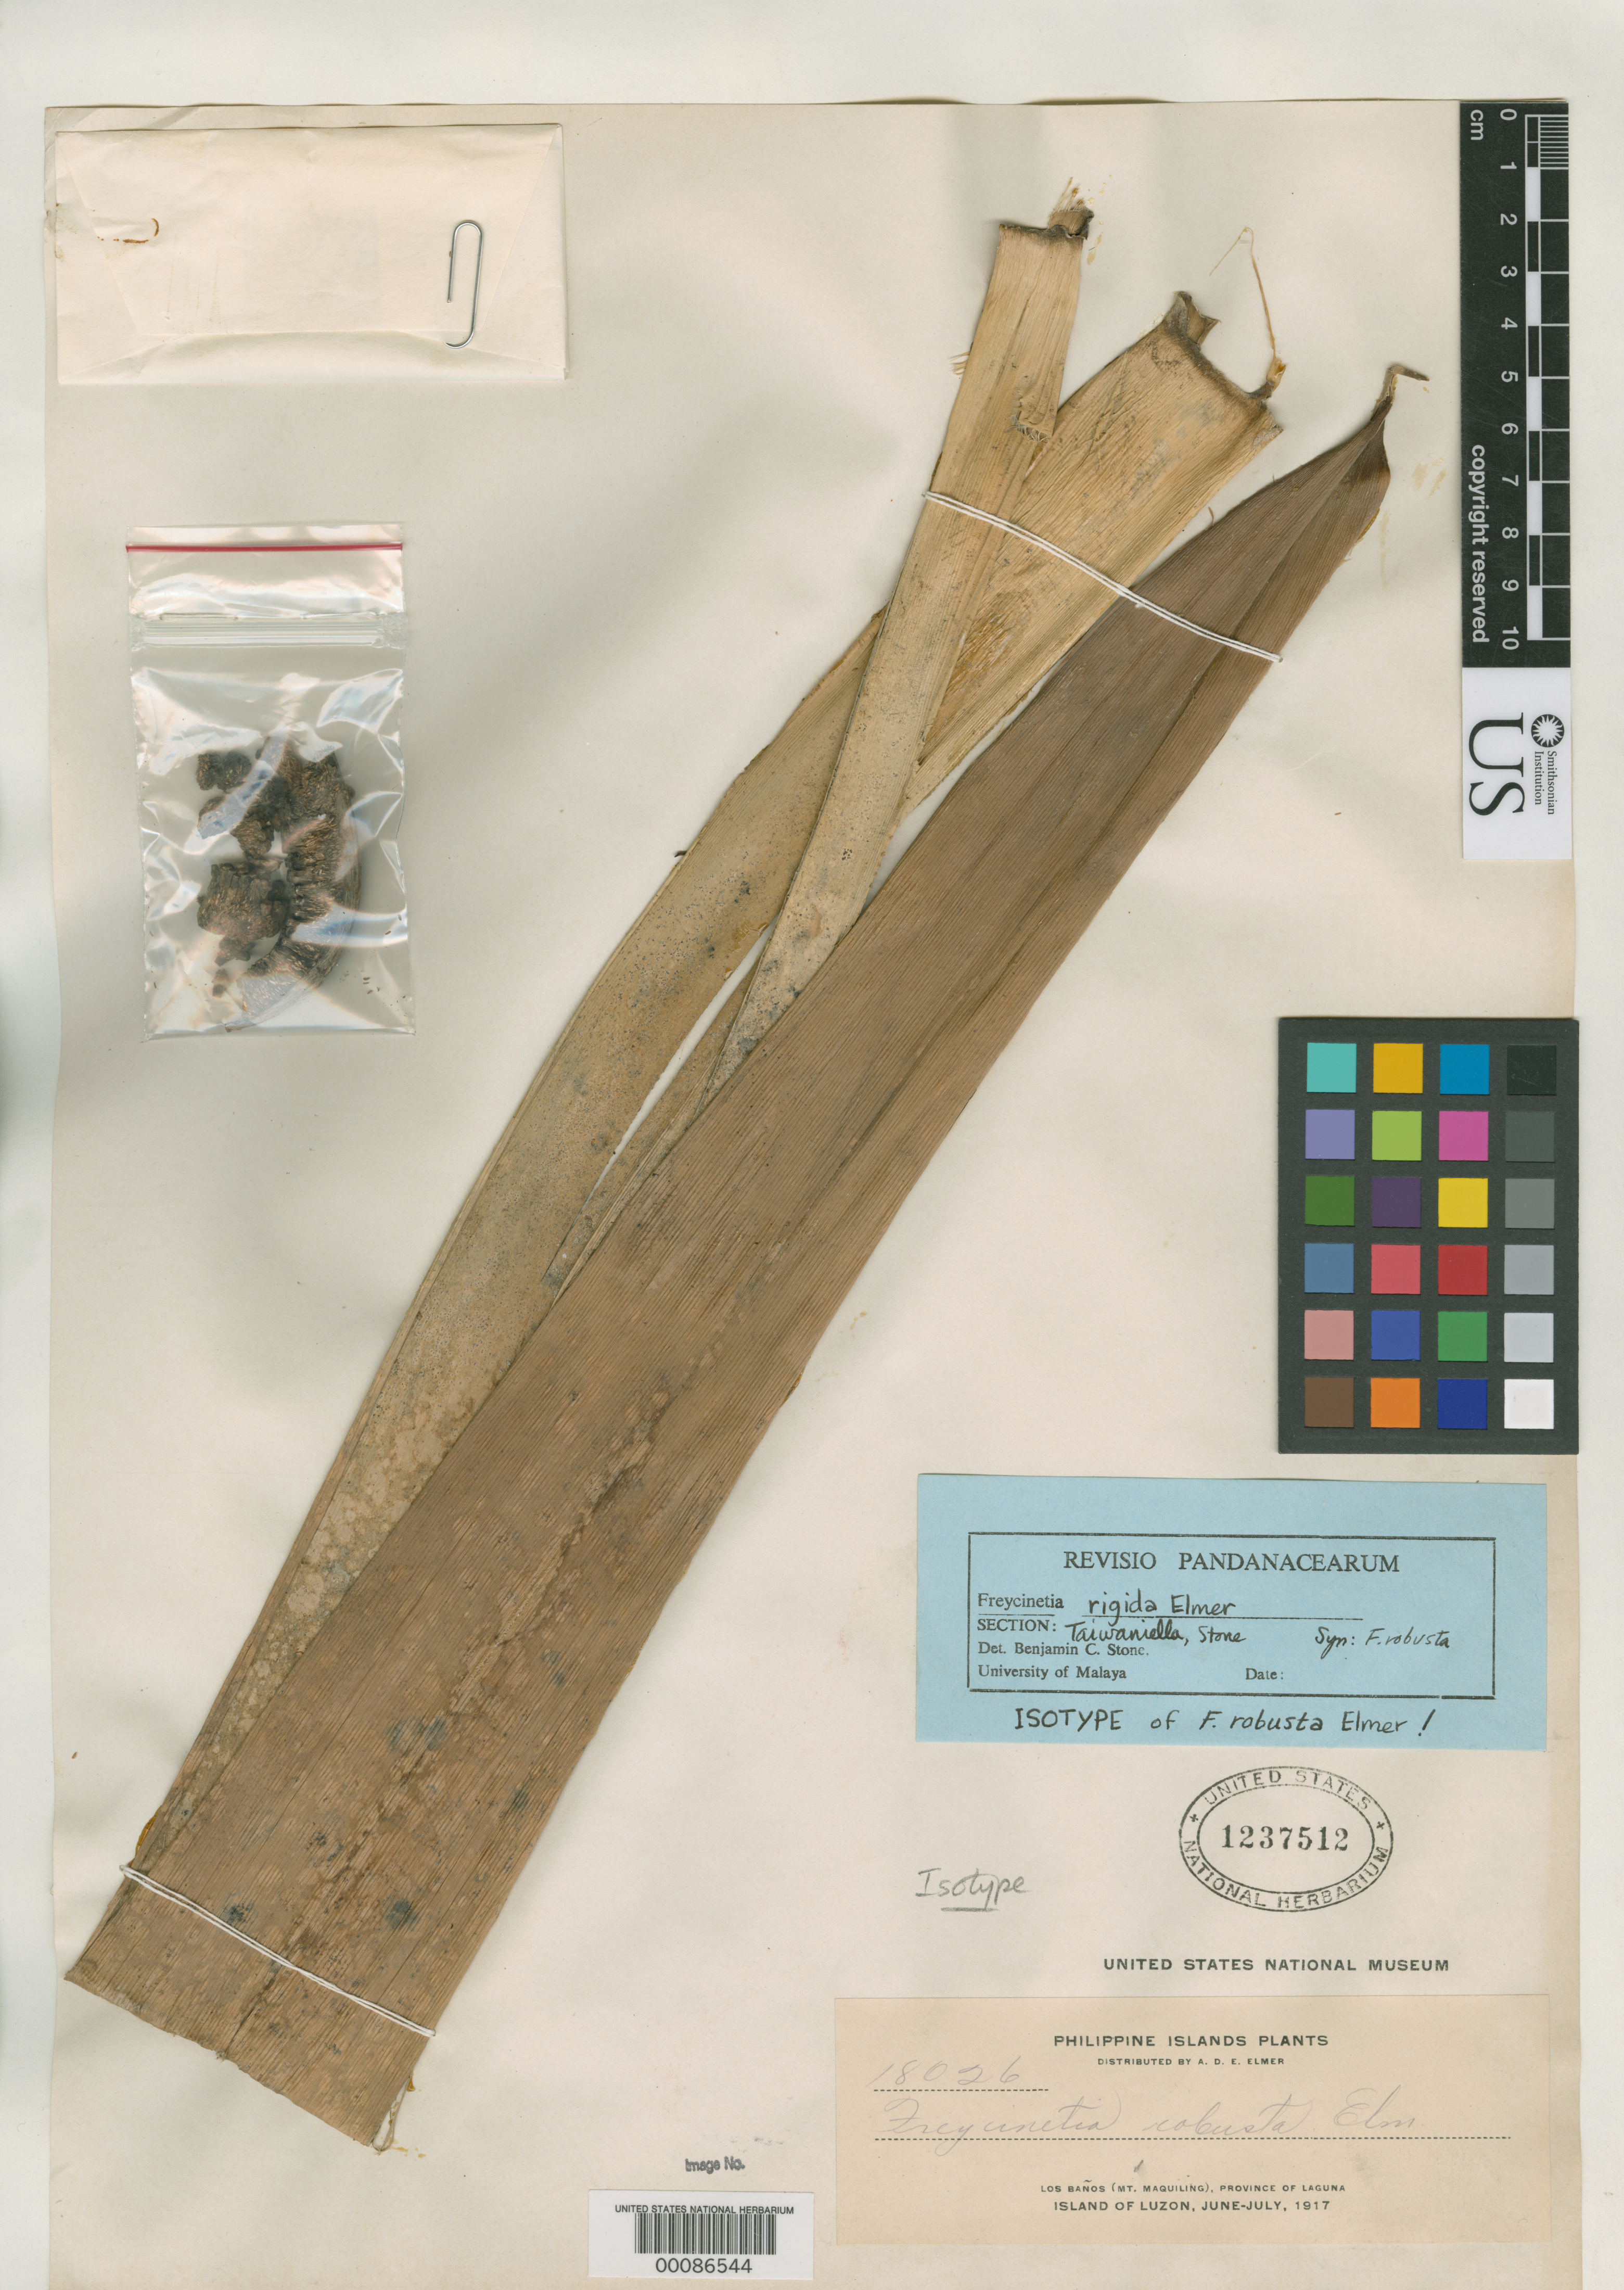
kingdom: Plantae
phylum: Tracheophyta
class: Liliopsida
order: Pandanales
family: Pandanaceae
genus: Freycinetia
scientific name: Freycinetia robusta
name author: Elmer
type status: Isotype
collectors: A. D. E. Elmer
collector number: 18026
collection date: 1917-06/1917-07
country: Philippines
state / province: Calabarzon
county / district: Laguna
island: Luzon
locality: Los Baños (Mt. Maquiling), Province of Laguna, Luzon.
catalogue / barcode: US 1237512